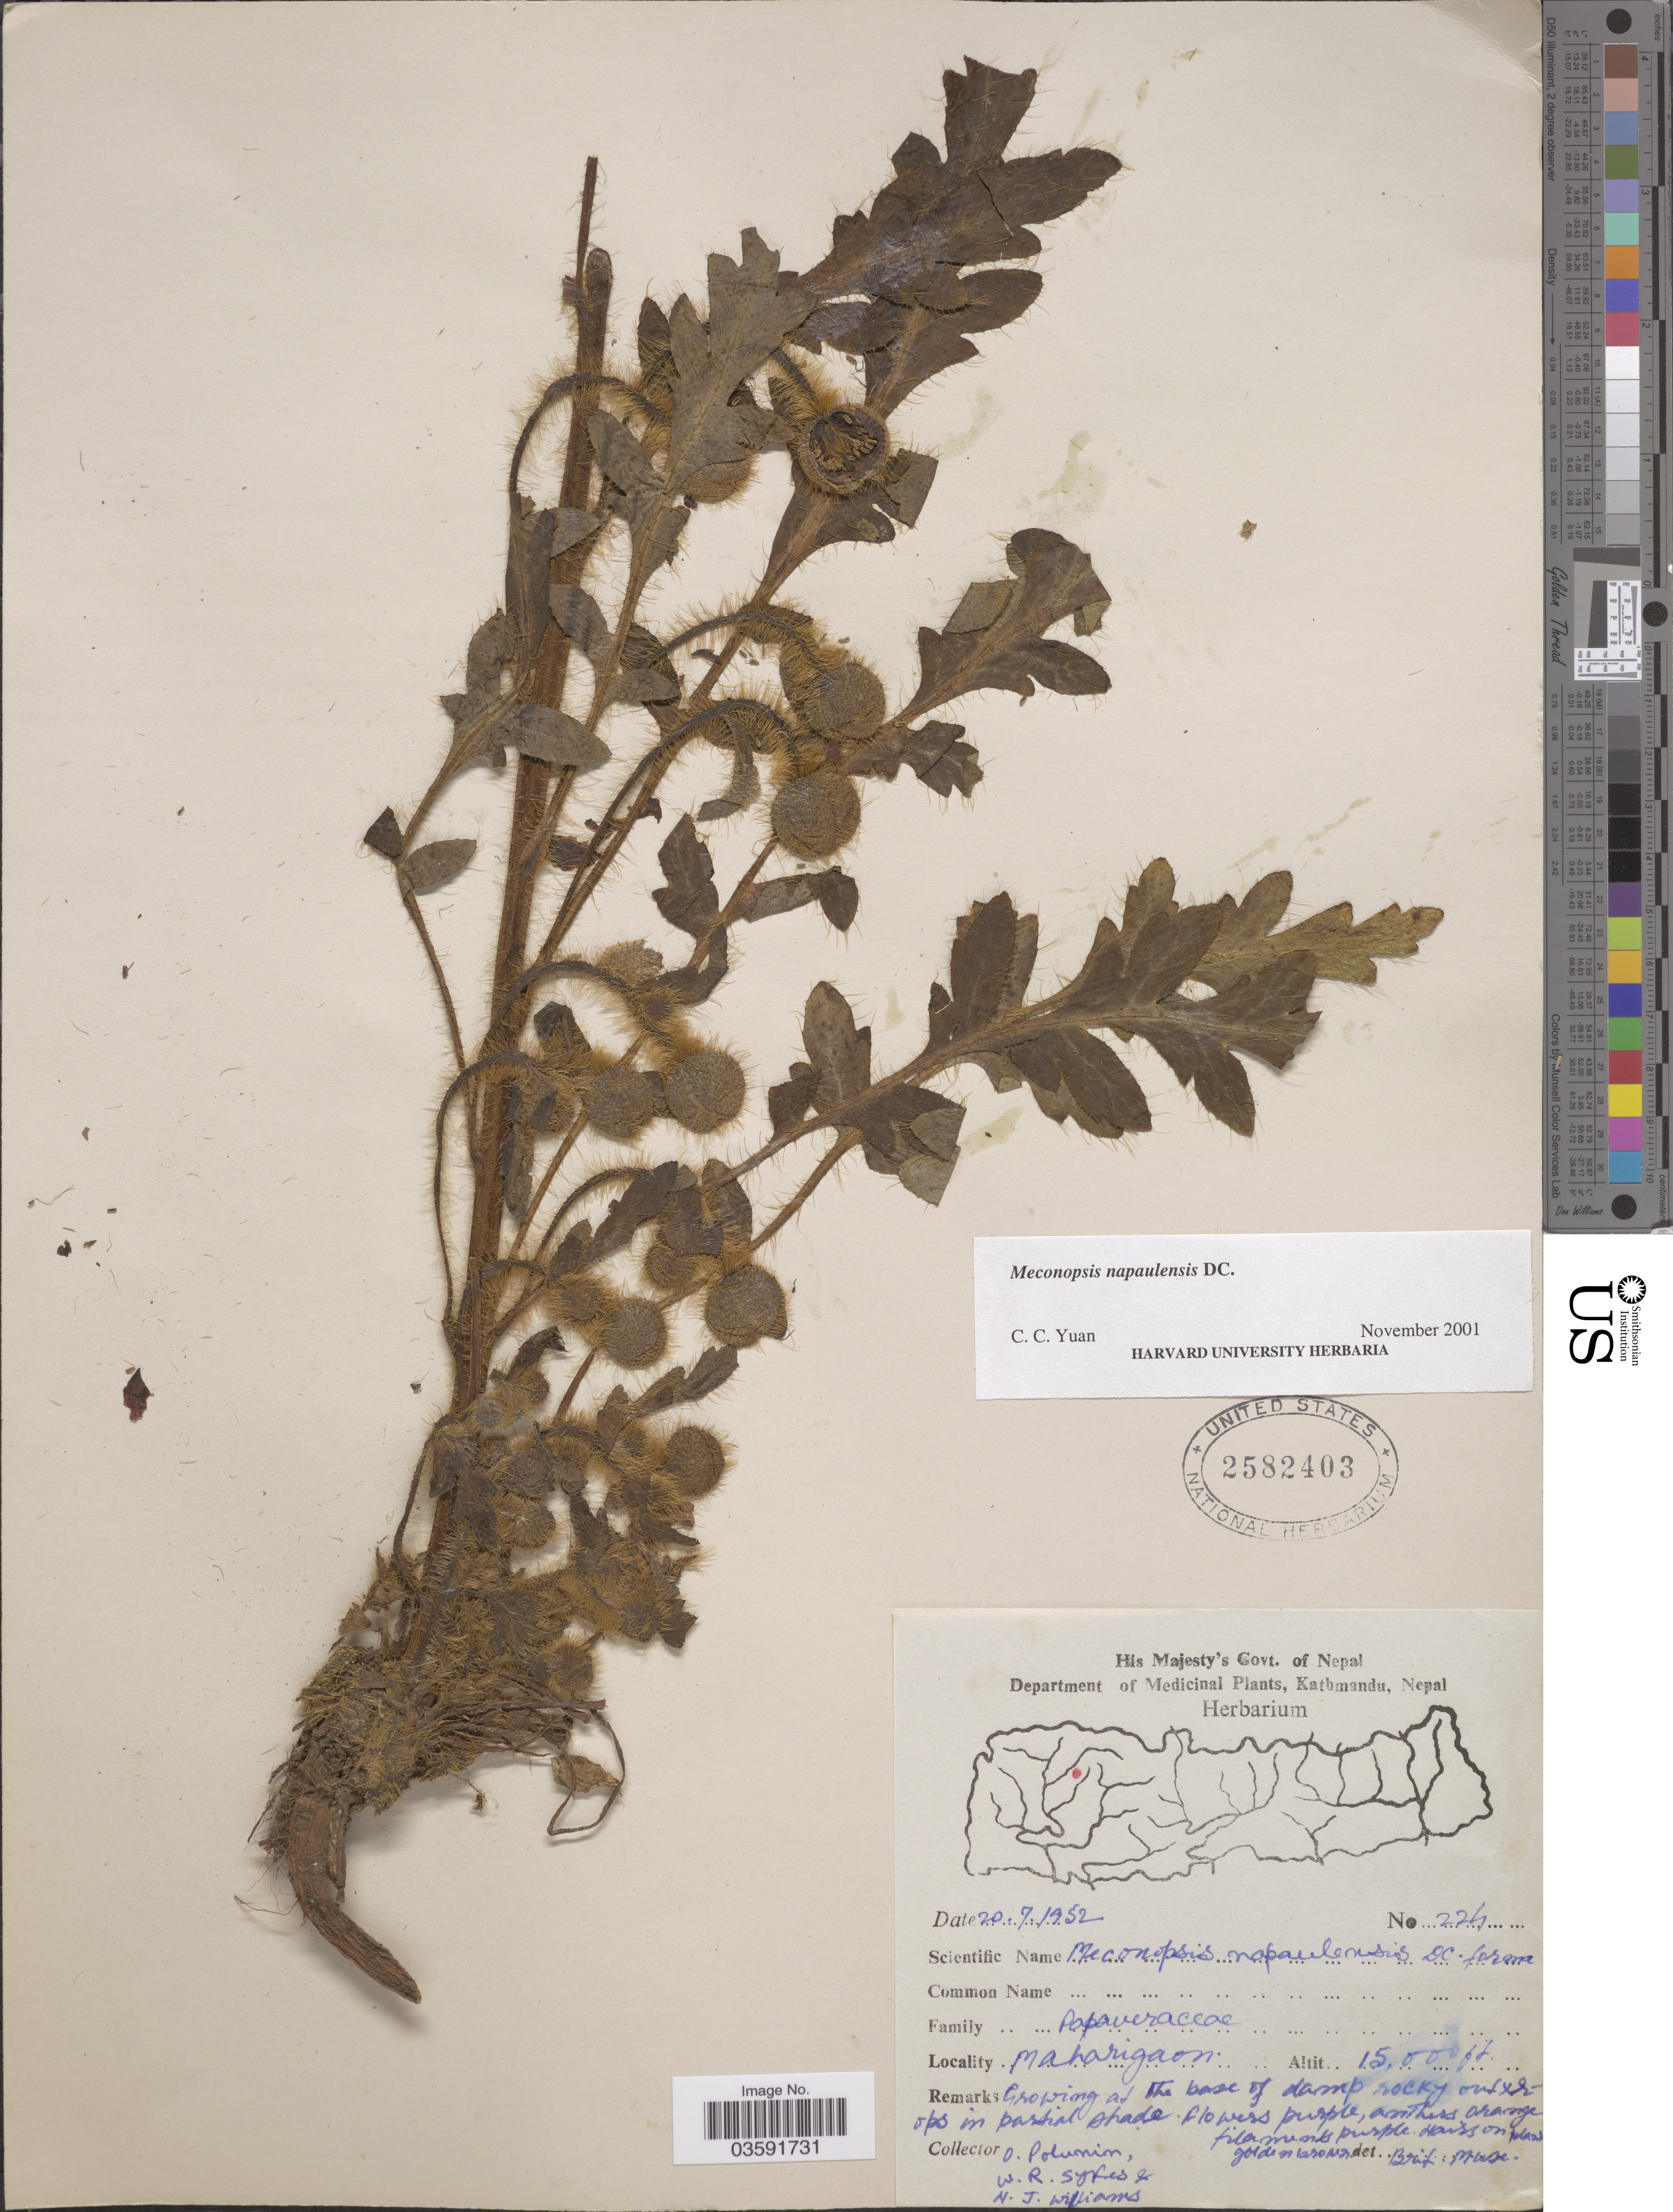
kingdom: Plantae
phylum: Tracheophyta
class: Magnoliopsida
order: Ranunculales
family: Papaveraceae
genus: Meconopsis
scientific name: Meconopsis napaulensis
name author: DC.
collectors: O. V. Polunin, W. R. Sykes & N. Williams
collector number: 224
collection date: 1952-07-20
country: Nepal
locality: Maharigaon.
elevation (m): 4572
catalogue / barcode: US 2582403